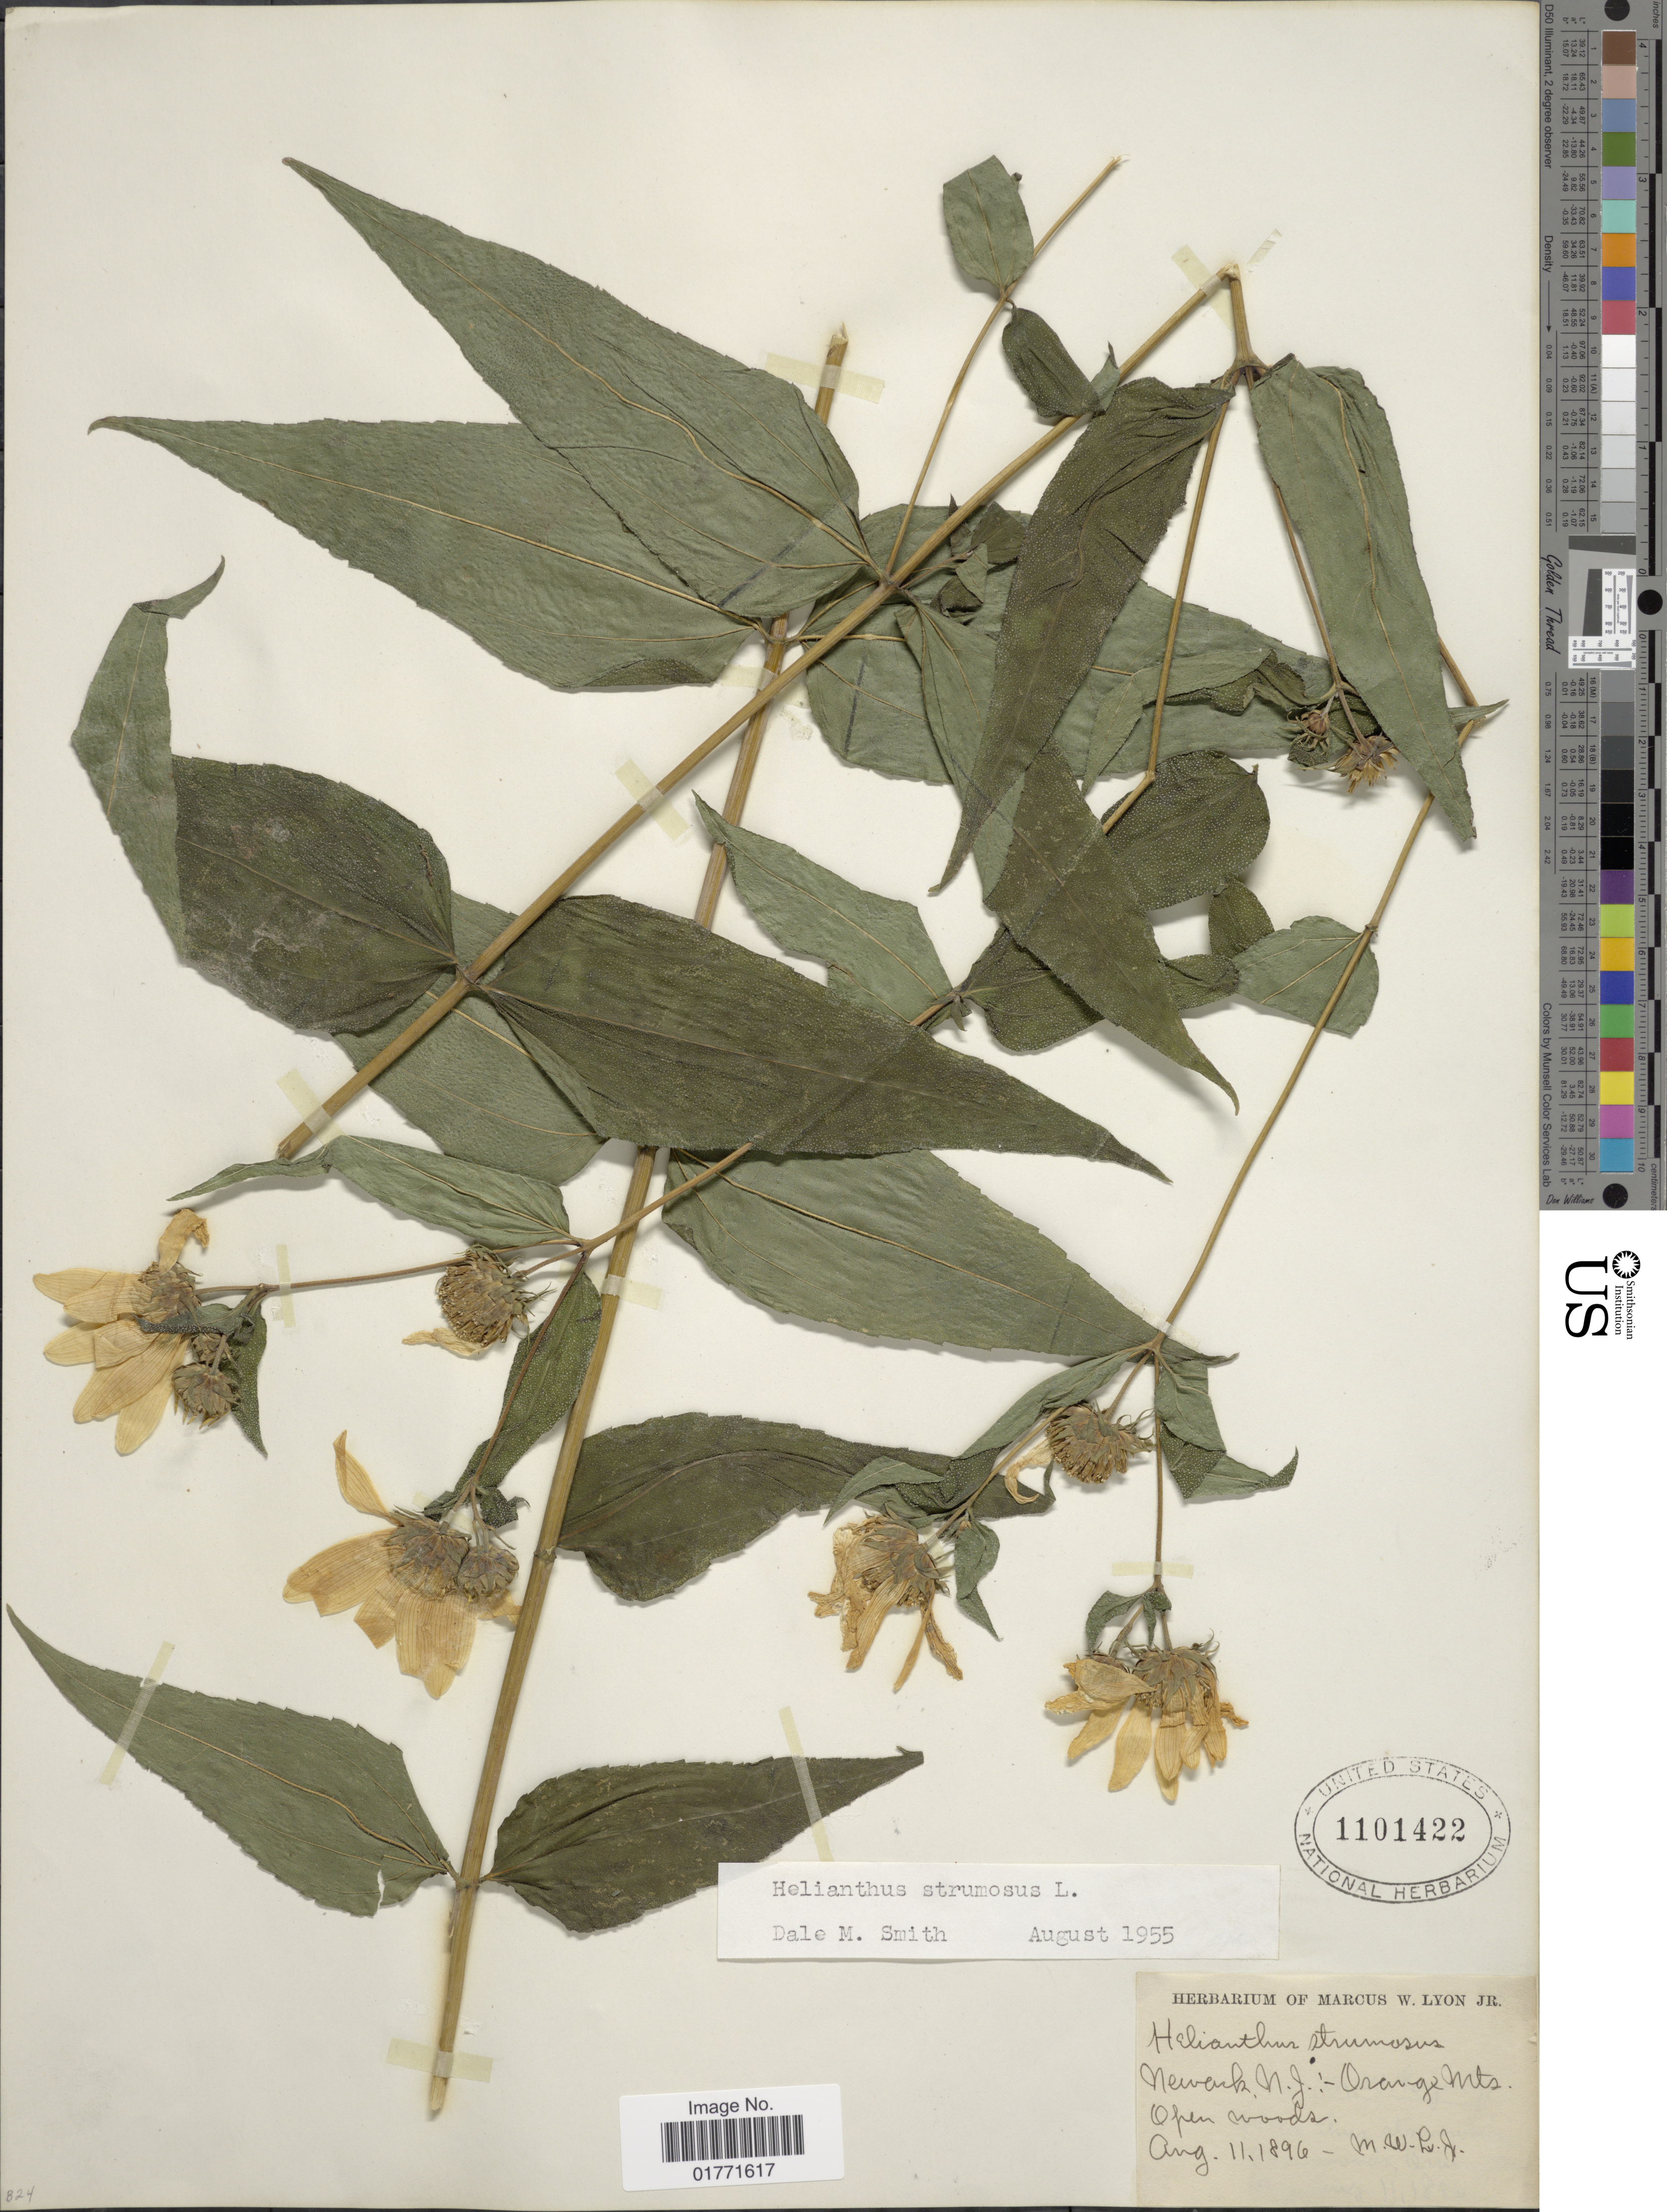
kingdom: Plantae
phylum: Tracheophyta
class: Magnoliopsida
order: Asterales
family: Asteraceae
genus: Helianthus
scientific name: Helianthus strumosus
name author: L.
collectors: M. Lyon Jr.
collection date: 1896-08-11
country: United States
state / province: New Jersey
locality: Newark, N. J.: Orange Mts.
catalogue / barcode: US 1101422